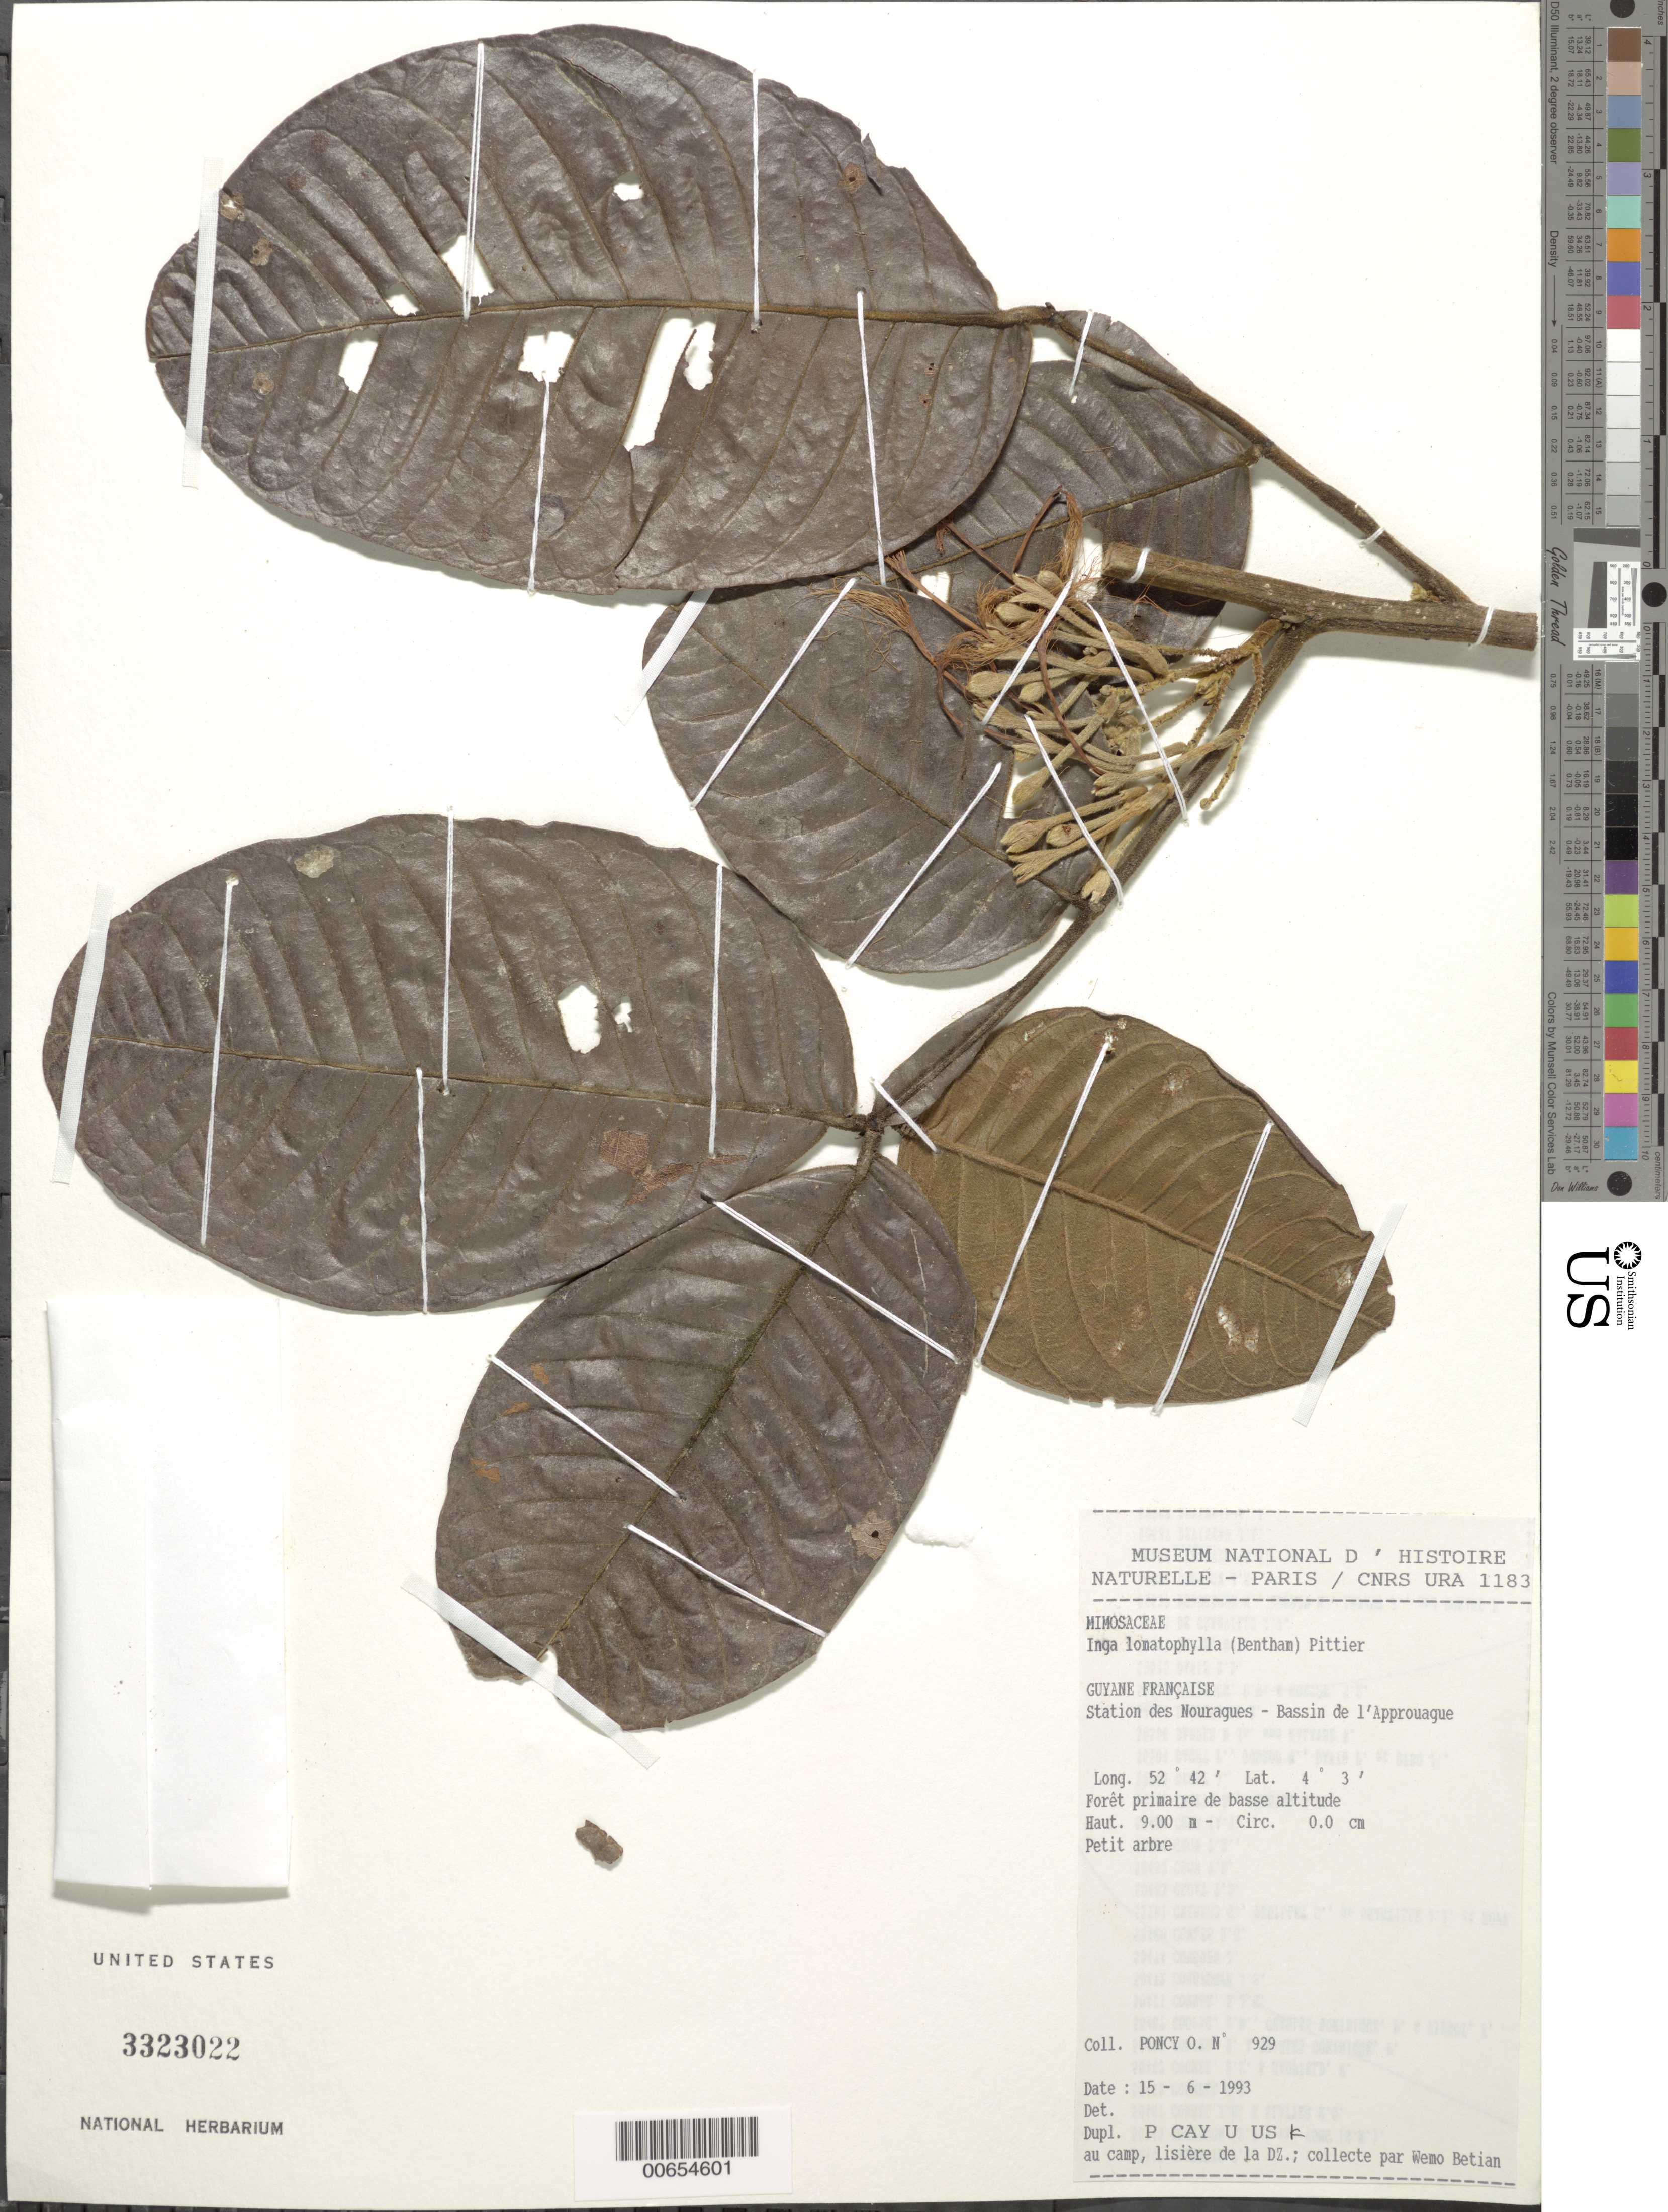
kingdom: Plantae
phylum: Tracheophyta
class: Magnoliopsida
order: Fabales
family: Fabaceae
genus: Inga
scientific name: Inga lomatophylla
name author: (Benth.) Pittier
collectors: O. Poncy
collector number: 929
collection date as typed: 15-Jun-92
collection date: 1992-06-15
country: French Guiana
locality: Station des Nouragues, Bassin de l'Approuague, Arataye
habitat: Foret primaire de basse altitude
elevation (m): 100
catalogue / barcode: US 3323022